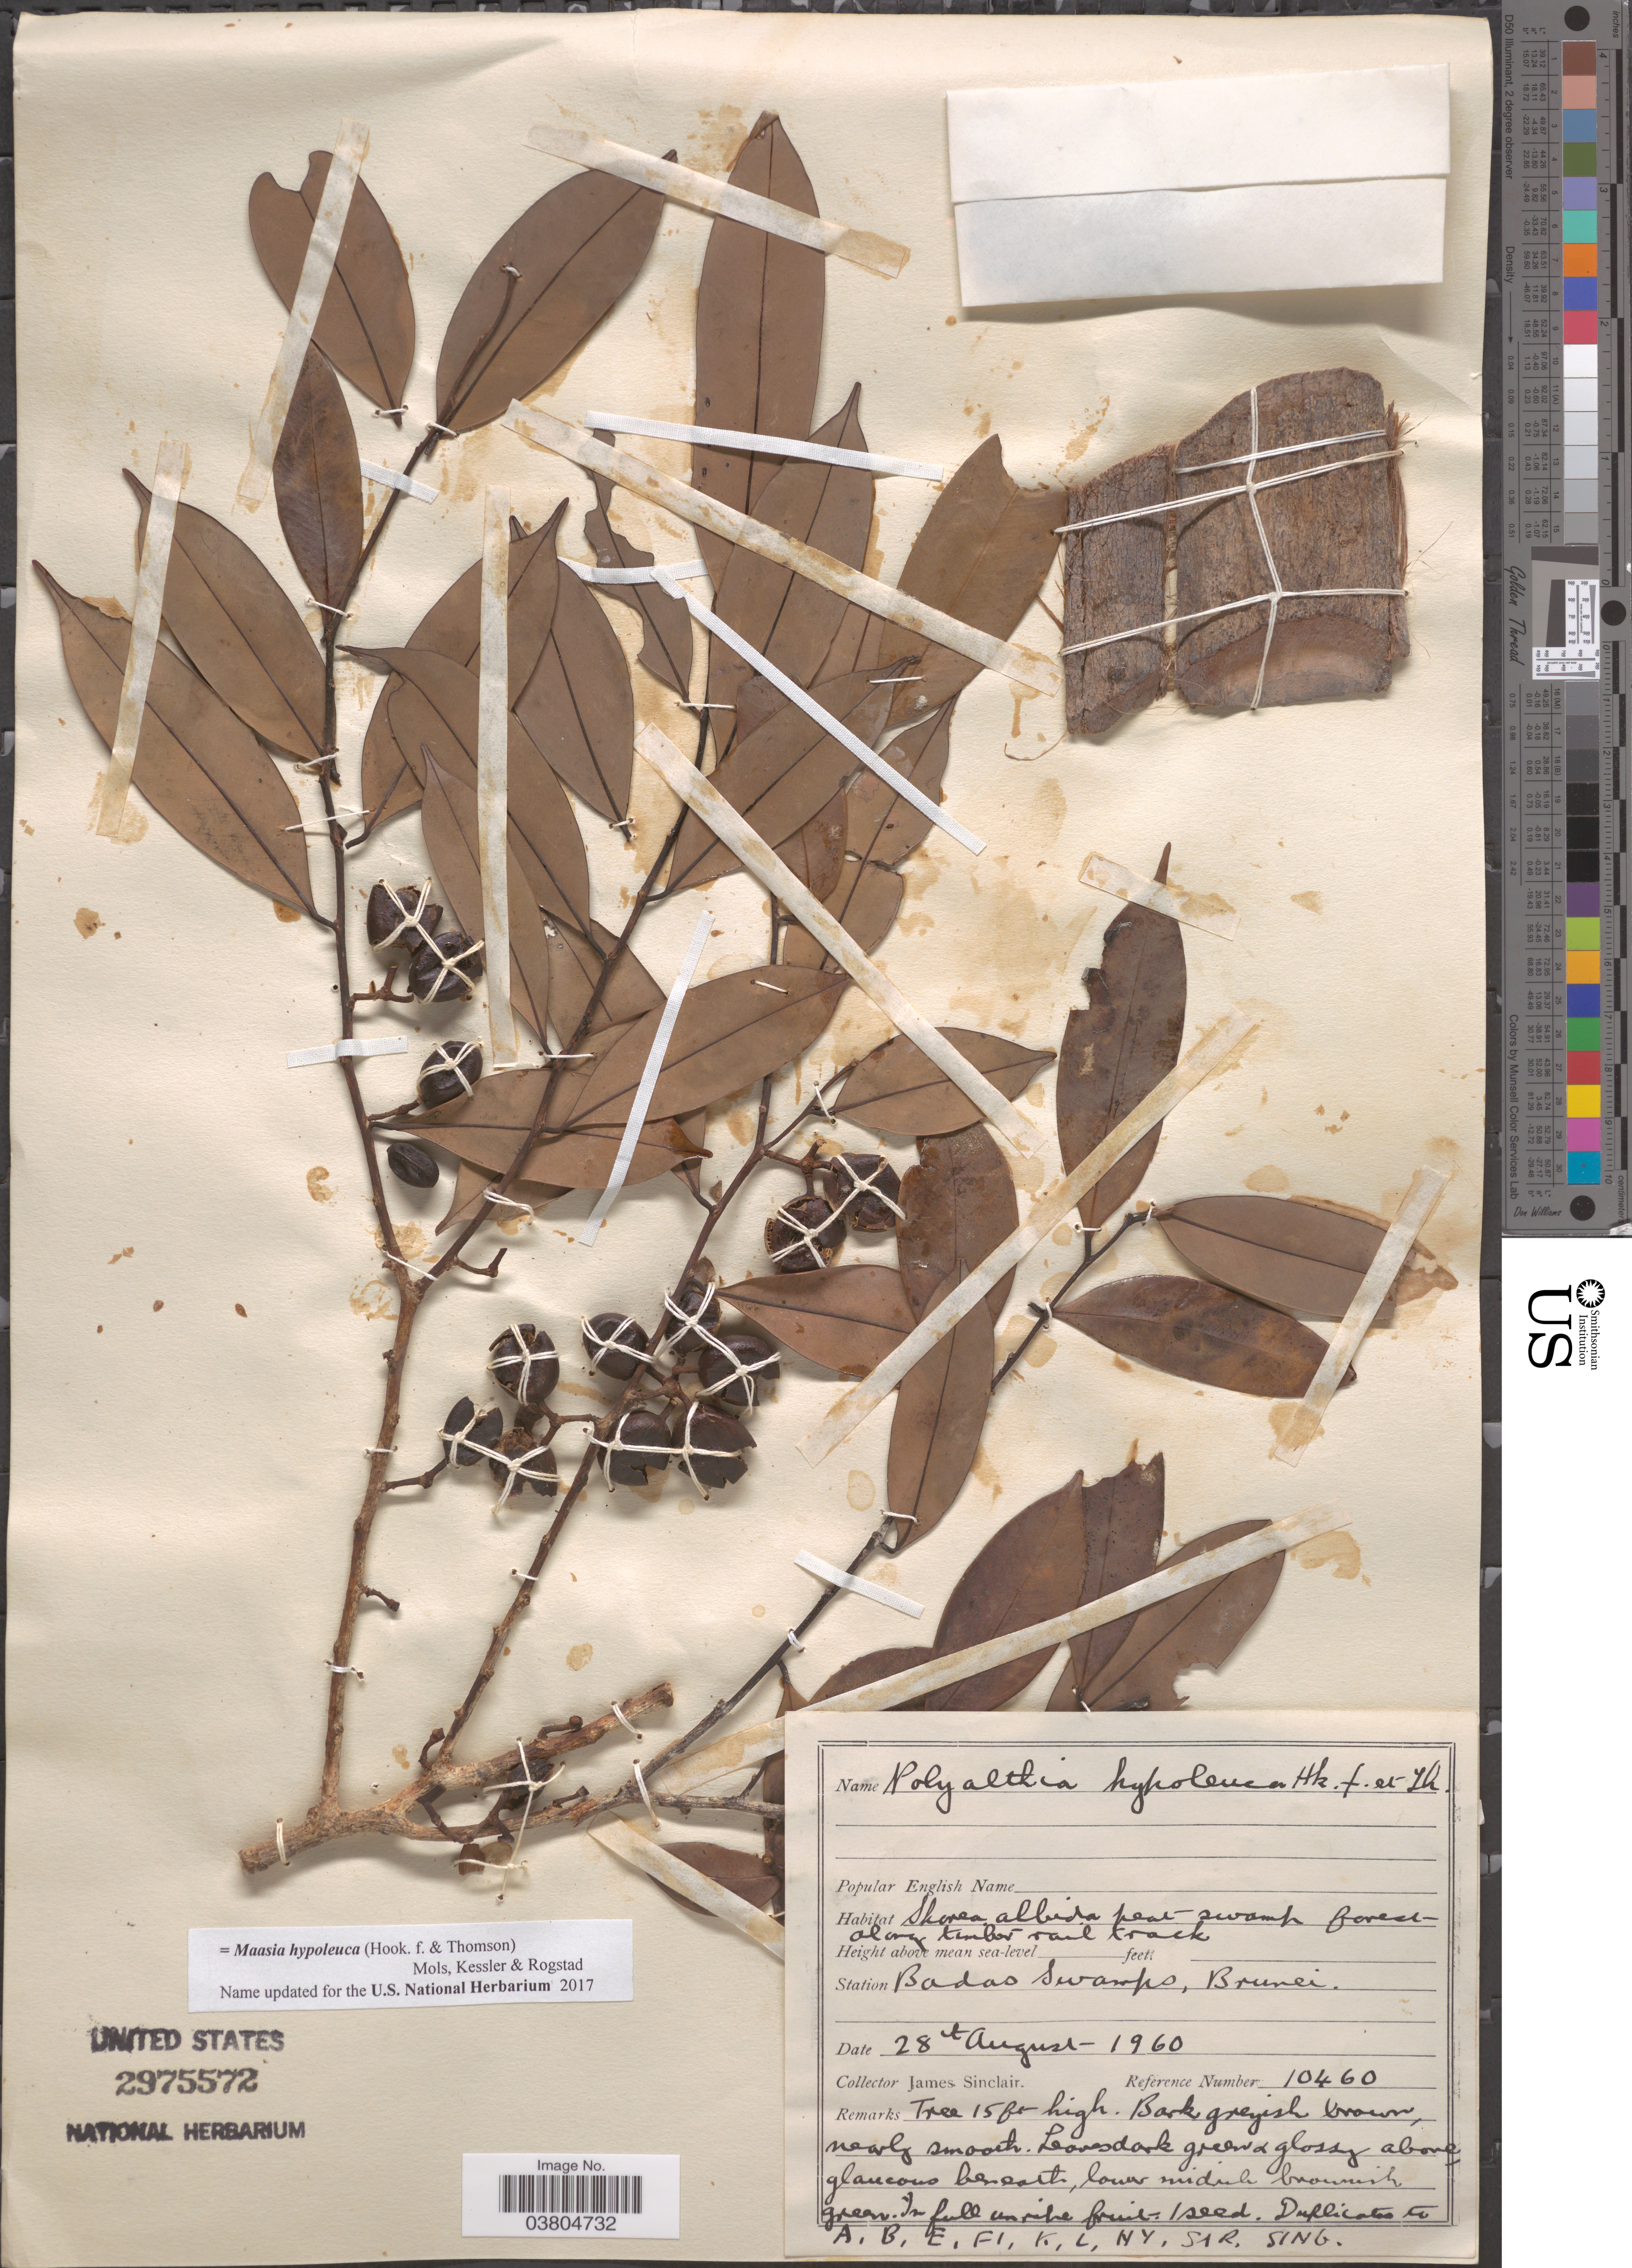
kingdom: Plantae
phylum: Tracheophyta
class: Magnoliopsida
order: Magnoliales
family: Annonaceae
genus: Maasia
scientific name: Maasia hypoleuca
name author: (Hook. f. & Thomson) Mols et al.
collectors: J. Sinclair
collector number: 10460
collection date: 1960-08-28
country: Brunei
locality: Station Badao Swamps.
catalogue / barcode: US 2975572